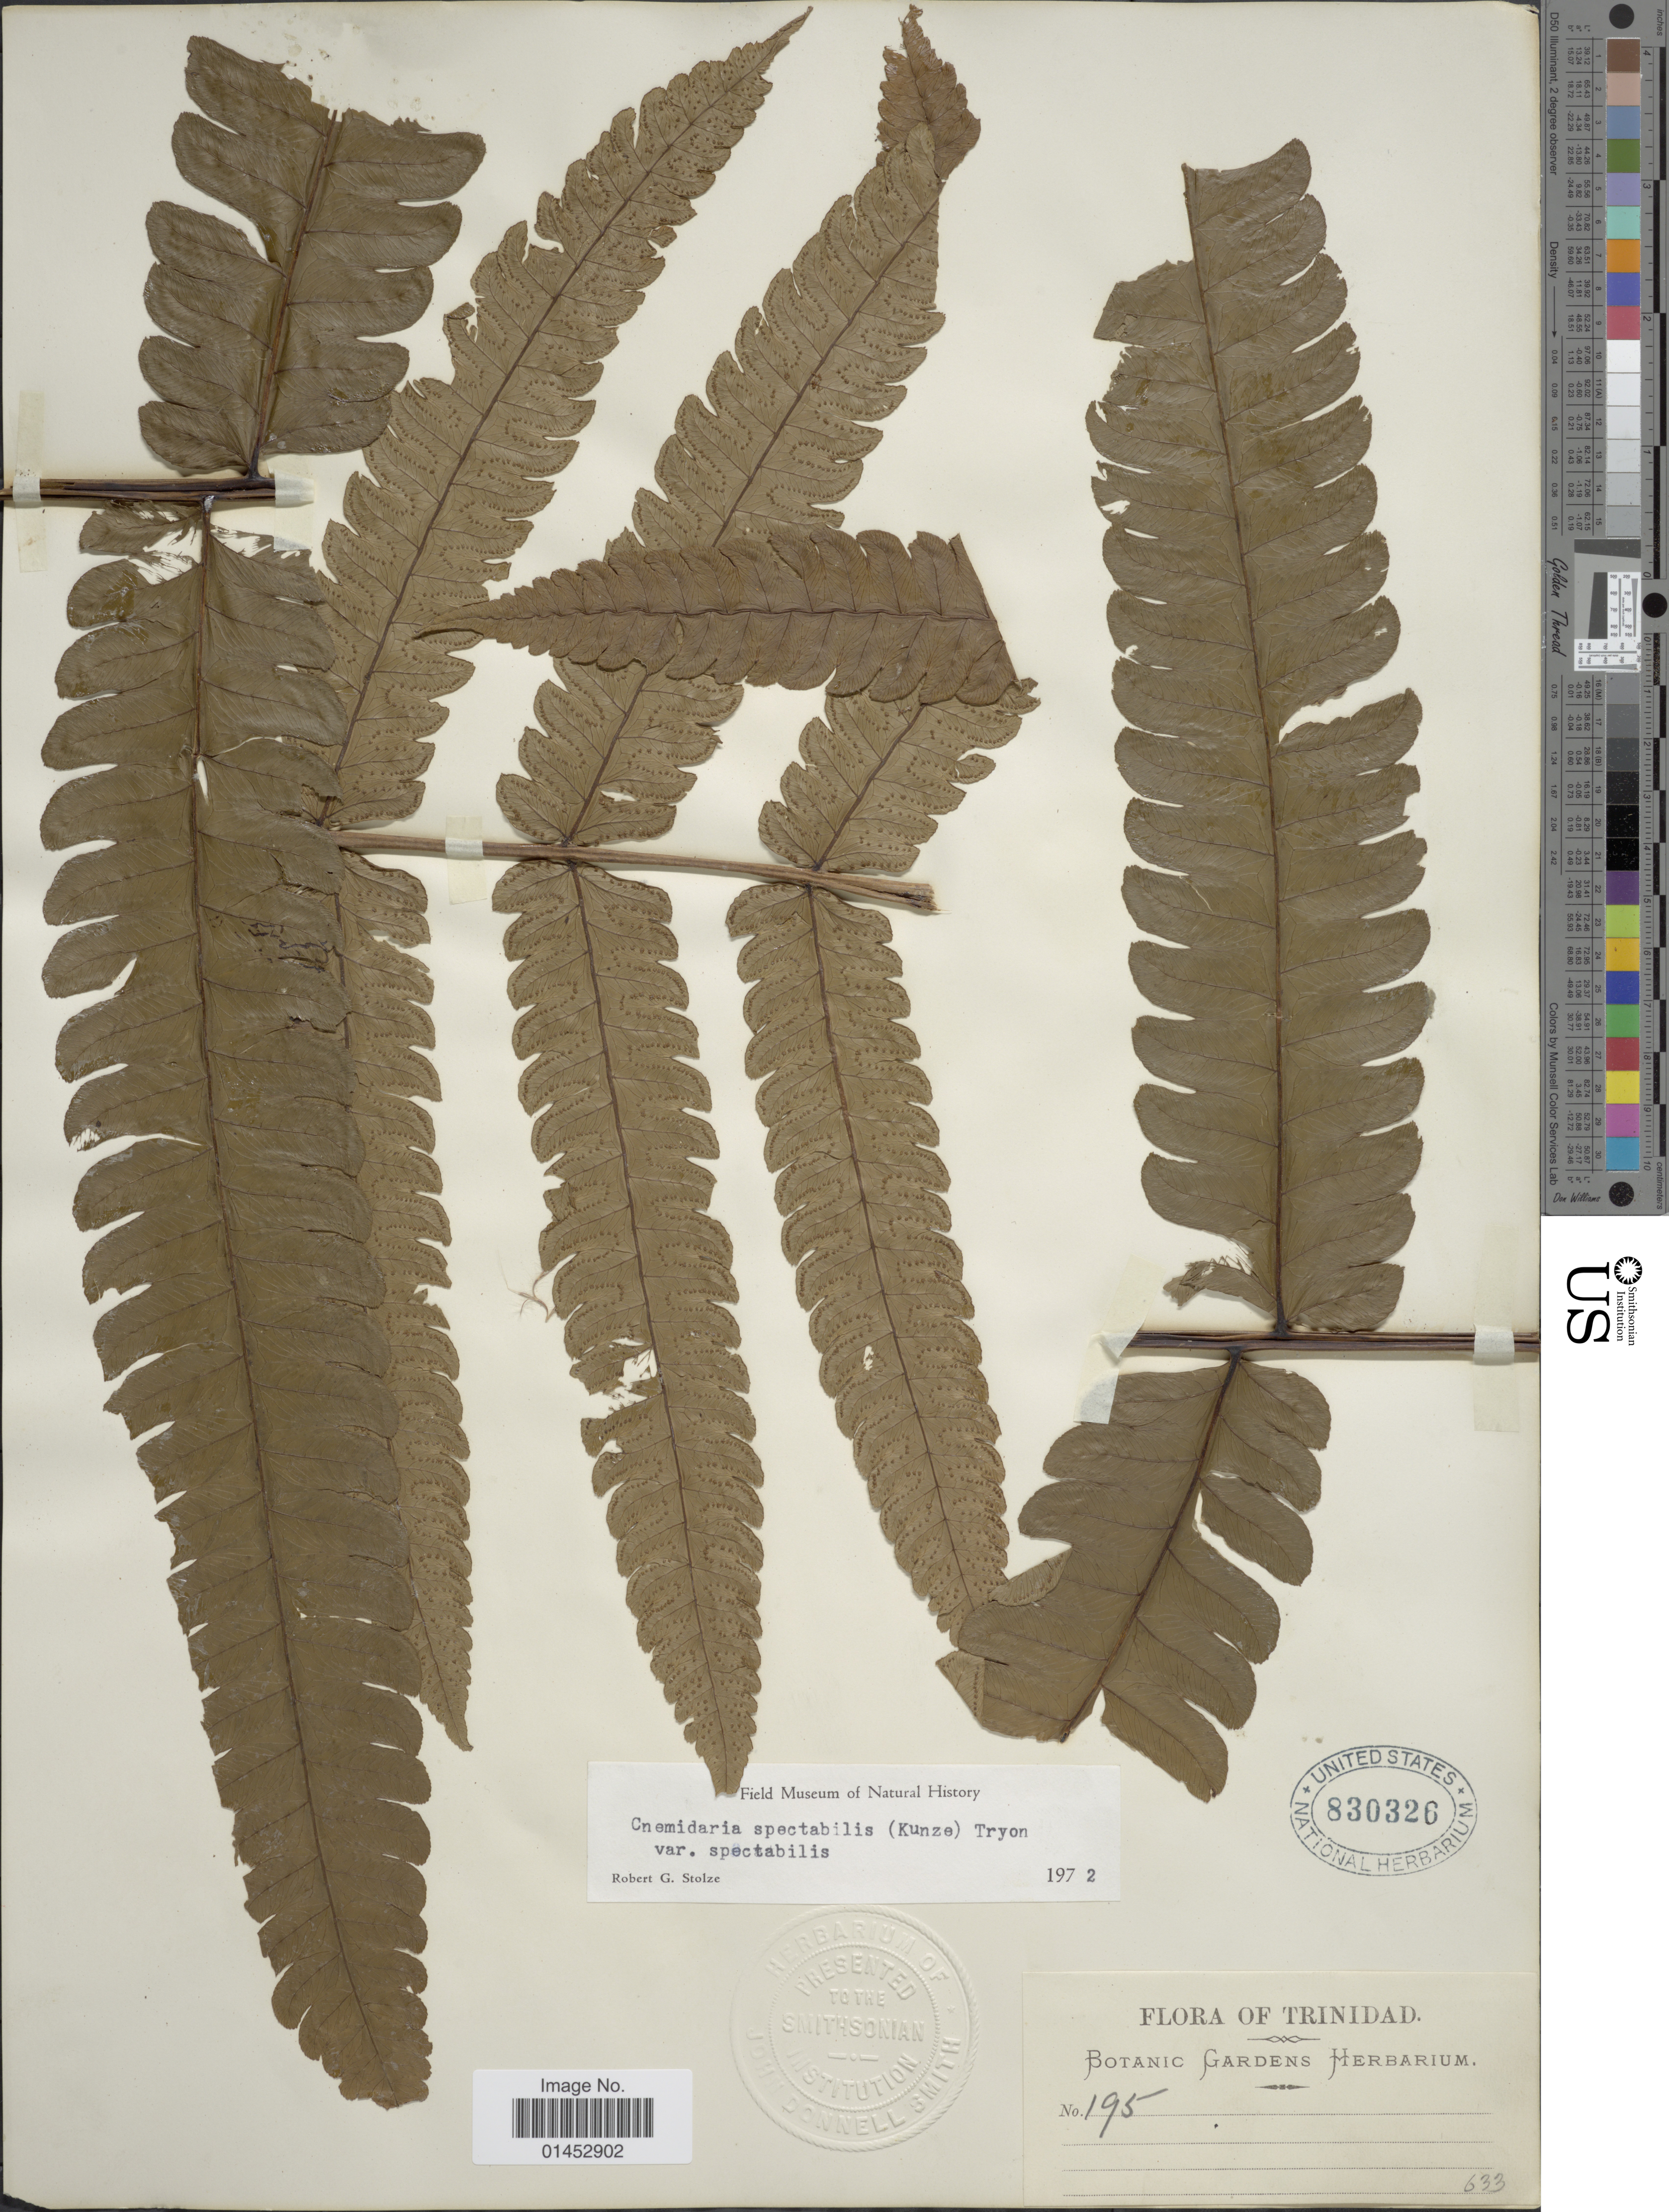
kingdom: Plantae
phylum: Tracheophyta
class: Polypodiopsida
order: Cyatheales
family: Cyatheaceae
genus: Cyathea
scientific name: Cyathea spectabilis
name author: (Kunze) Domin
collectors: Botanic Gardens Herbarium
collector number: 195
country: Trinidad and Tobago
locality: Trinidad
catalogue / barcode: US 830326